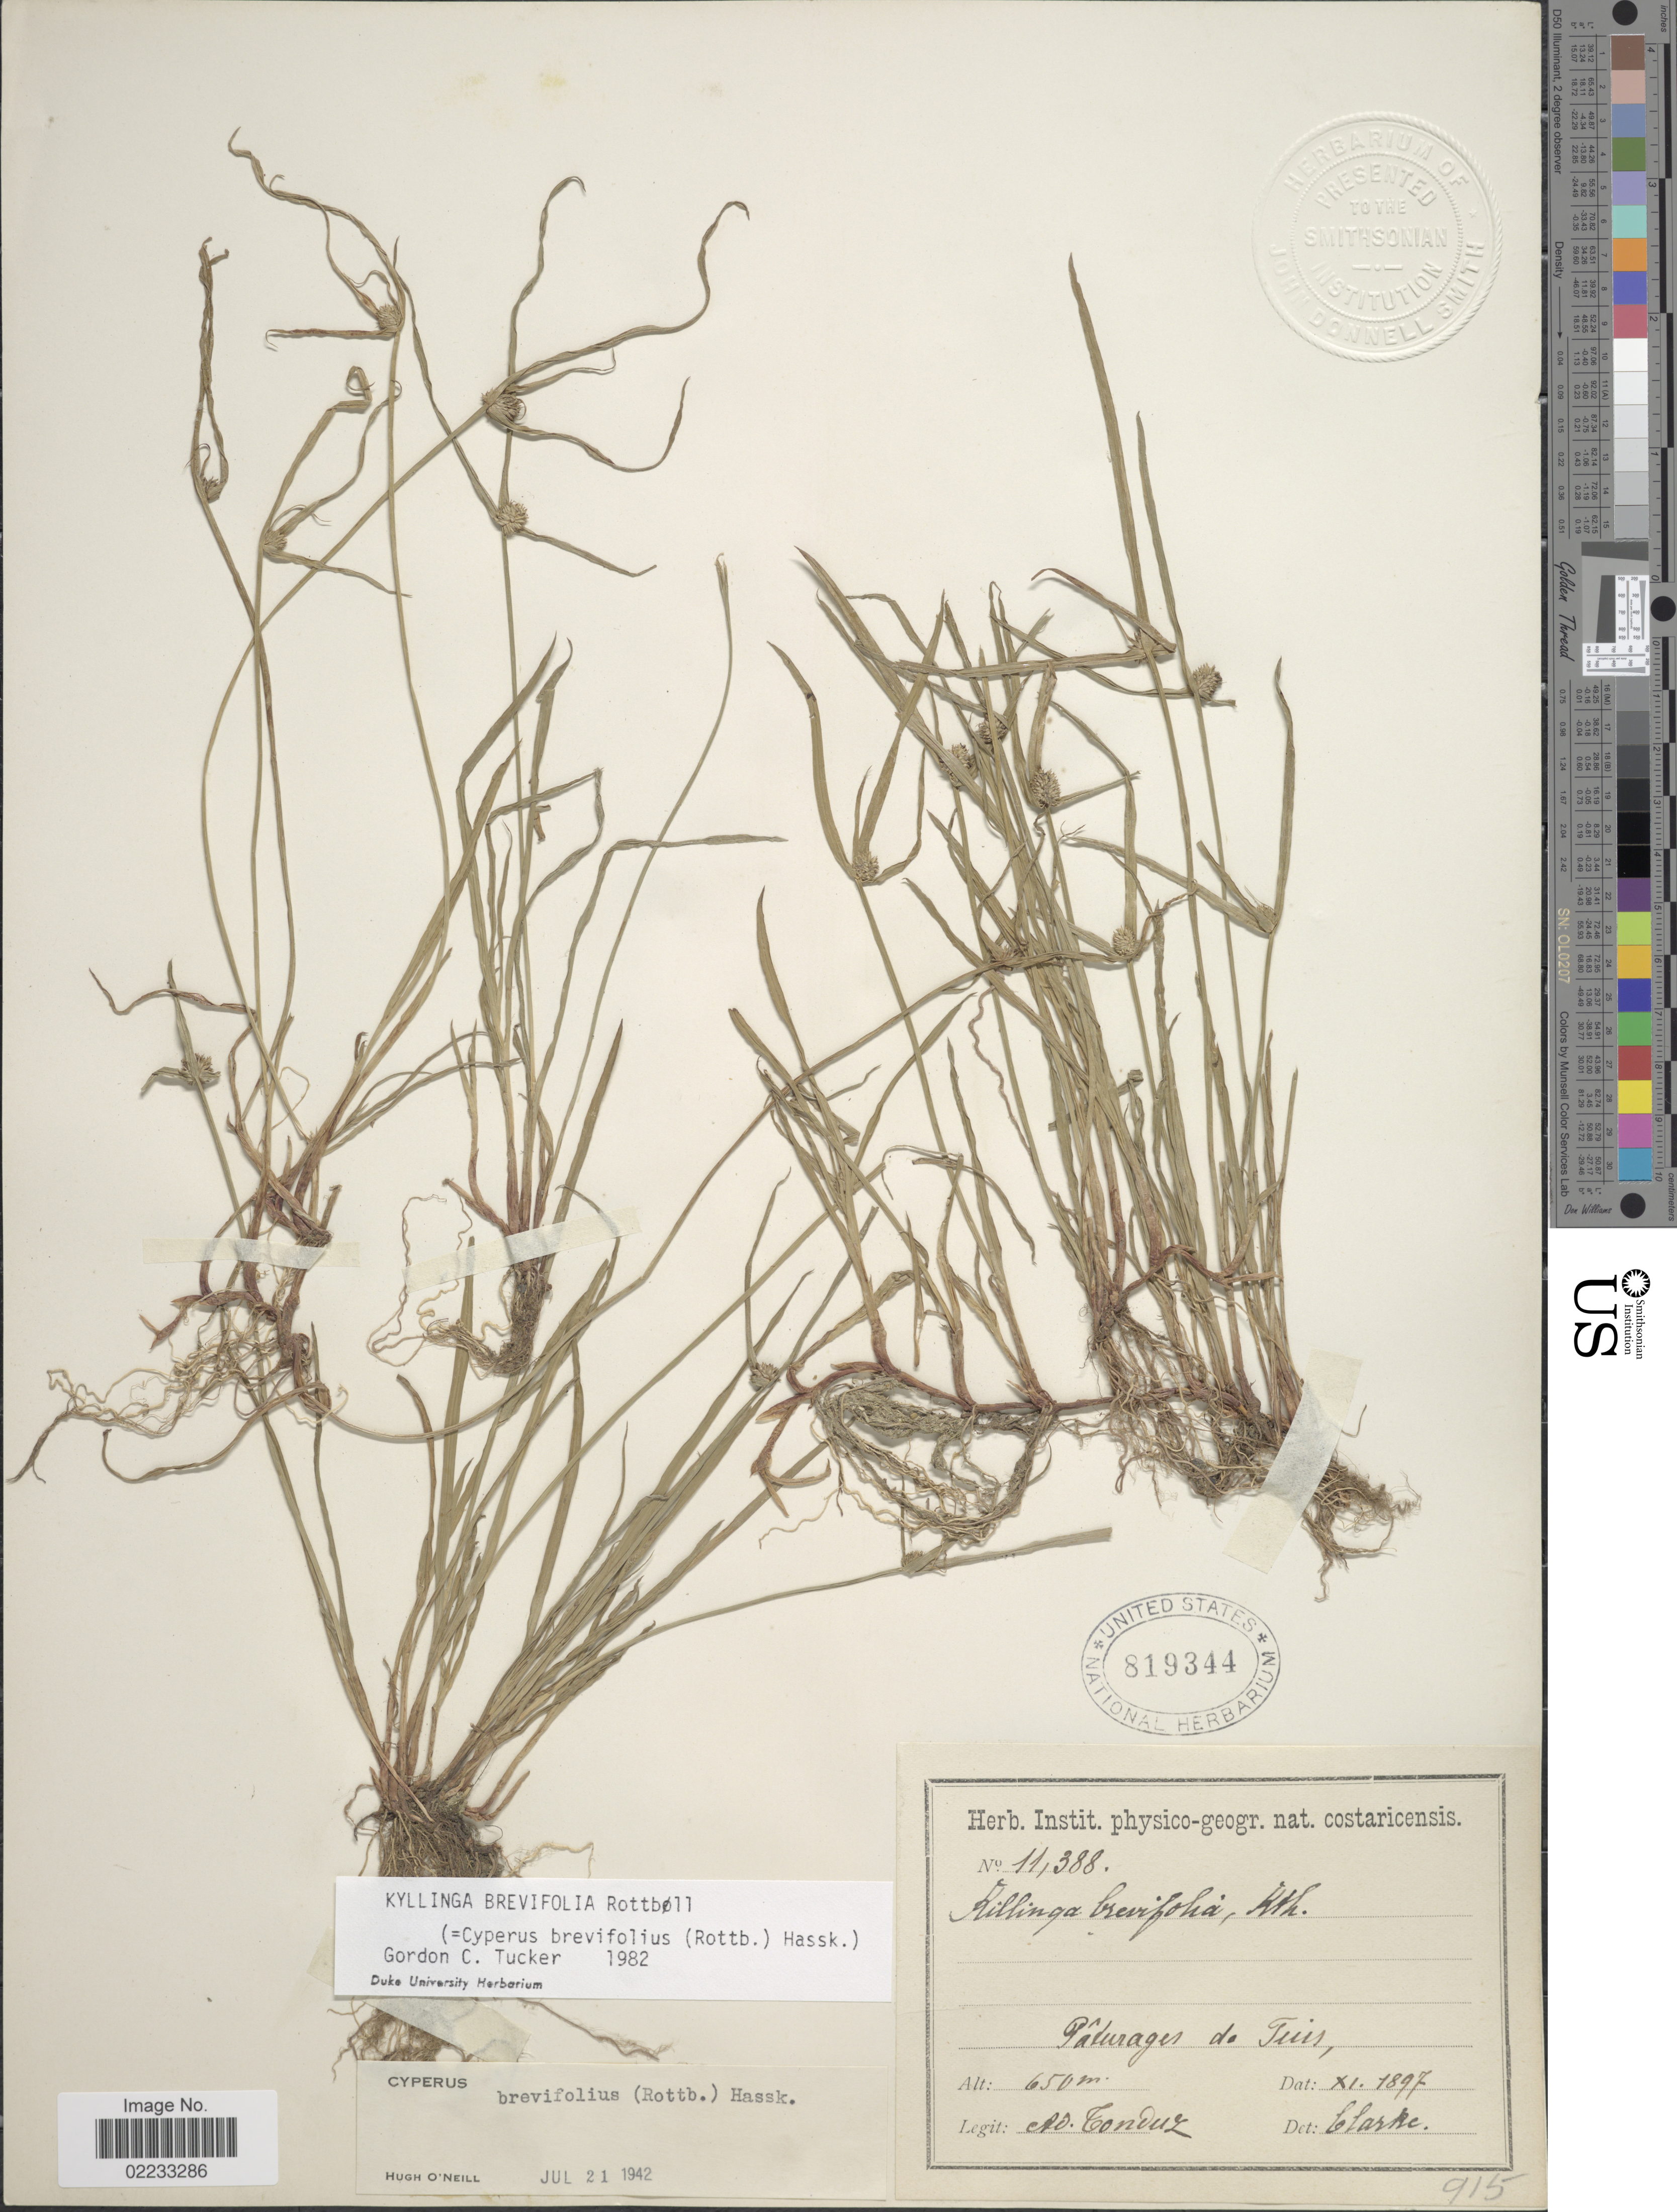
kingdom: Plantae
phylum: Tracheophyta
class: Liliopsida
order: Poales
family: Cyperaceae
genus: Cyperus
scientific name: Cyperus brevifolius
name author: (Rottb.) Hassk.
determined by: Strong, M. T., (US), Smithsonian Institution - National Museum of Natural History (UNITED STATES)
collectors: A. Tonduz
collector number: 11388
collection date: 1897-11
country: Costa Rica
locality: Paturages de Tuis.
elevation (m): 650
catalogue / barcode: US 819344